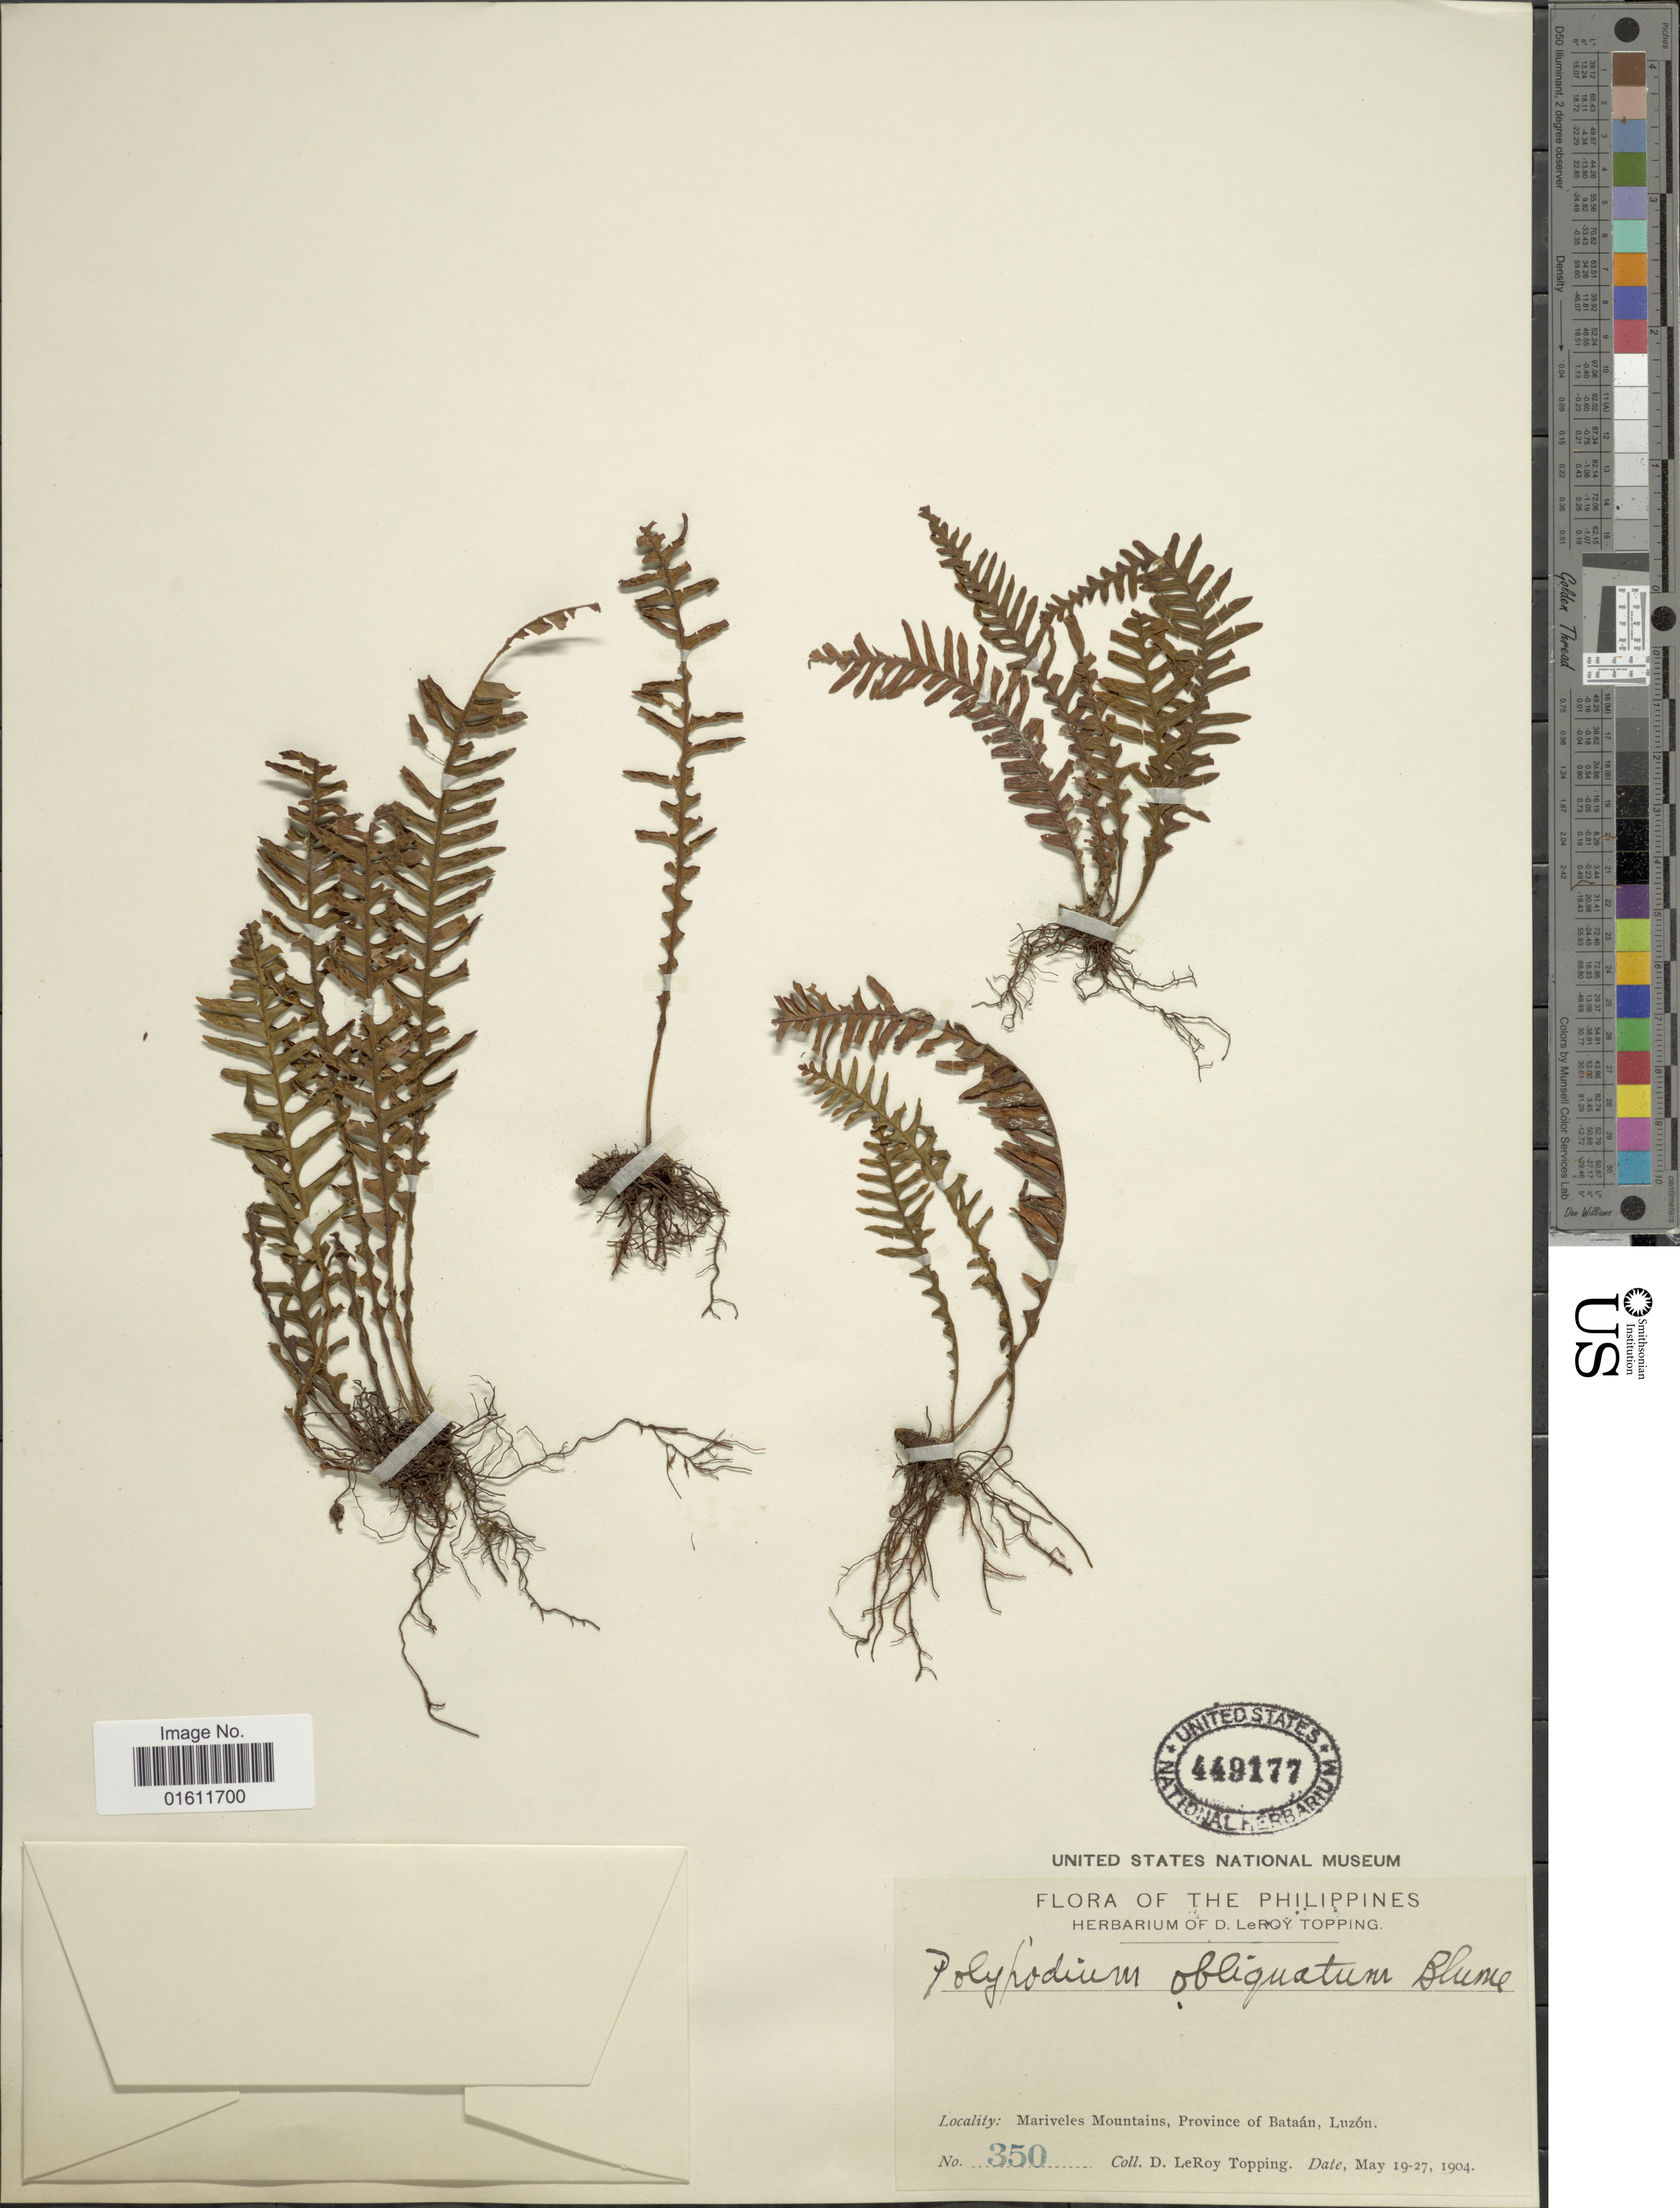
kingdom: Plantae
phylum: Tracheophyta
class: Polypodiopsida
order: Polypodiales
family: Polypodiaceae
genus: Prosaptia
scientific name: Prosaptia obliquata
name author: (Blume) Mett.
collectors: D. L. Topping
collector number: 350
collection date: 1904-05-19/1904-05-27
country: Philippines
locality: Luzón, Mariveles Mountains, Province of Bataán.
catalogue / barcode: US 449177